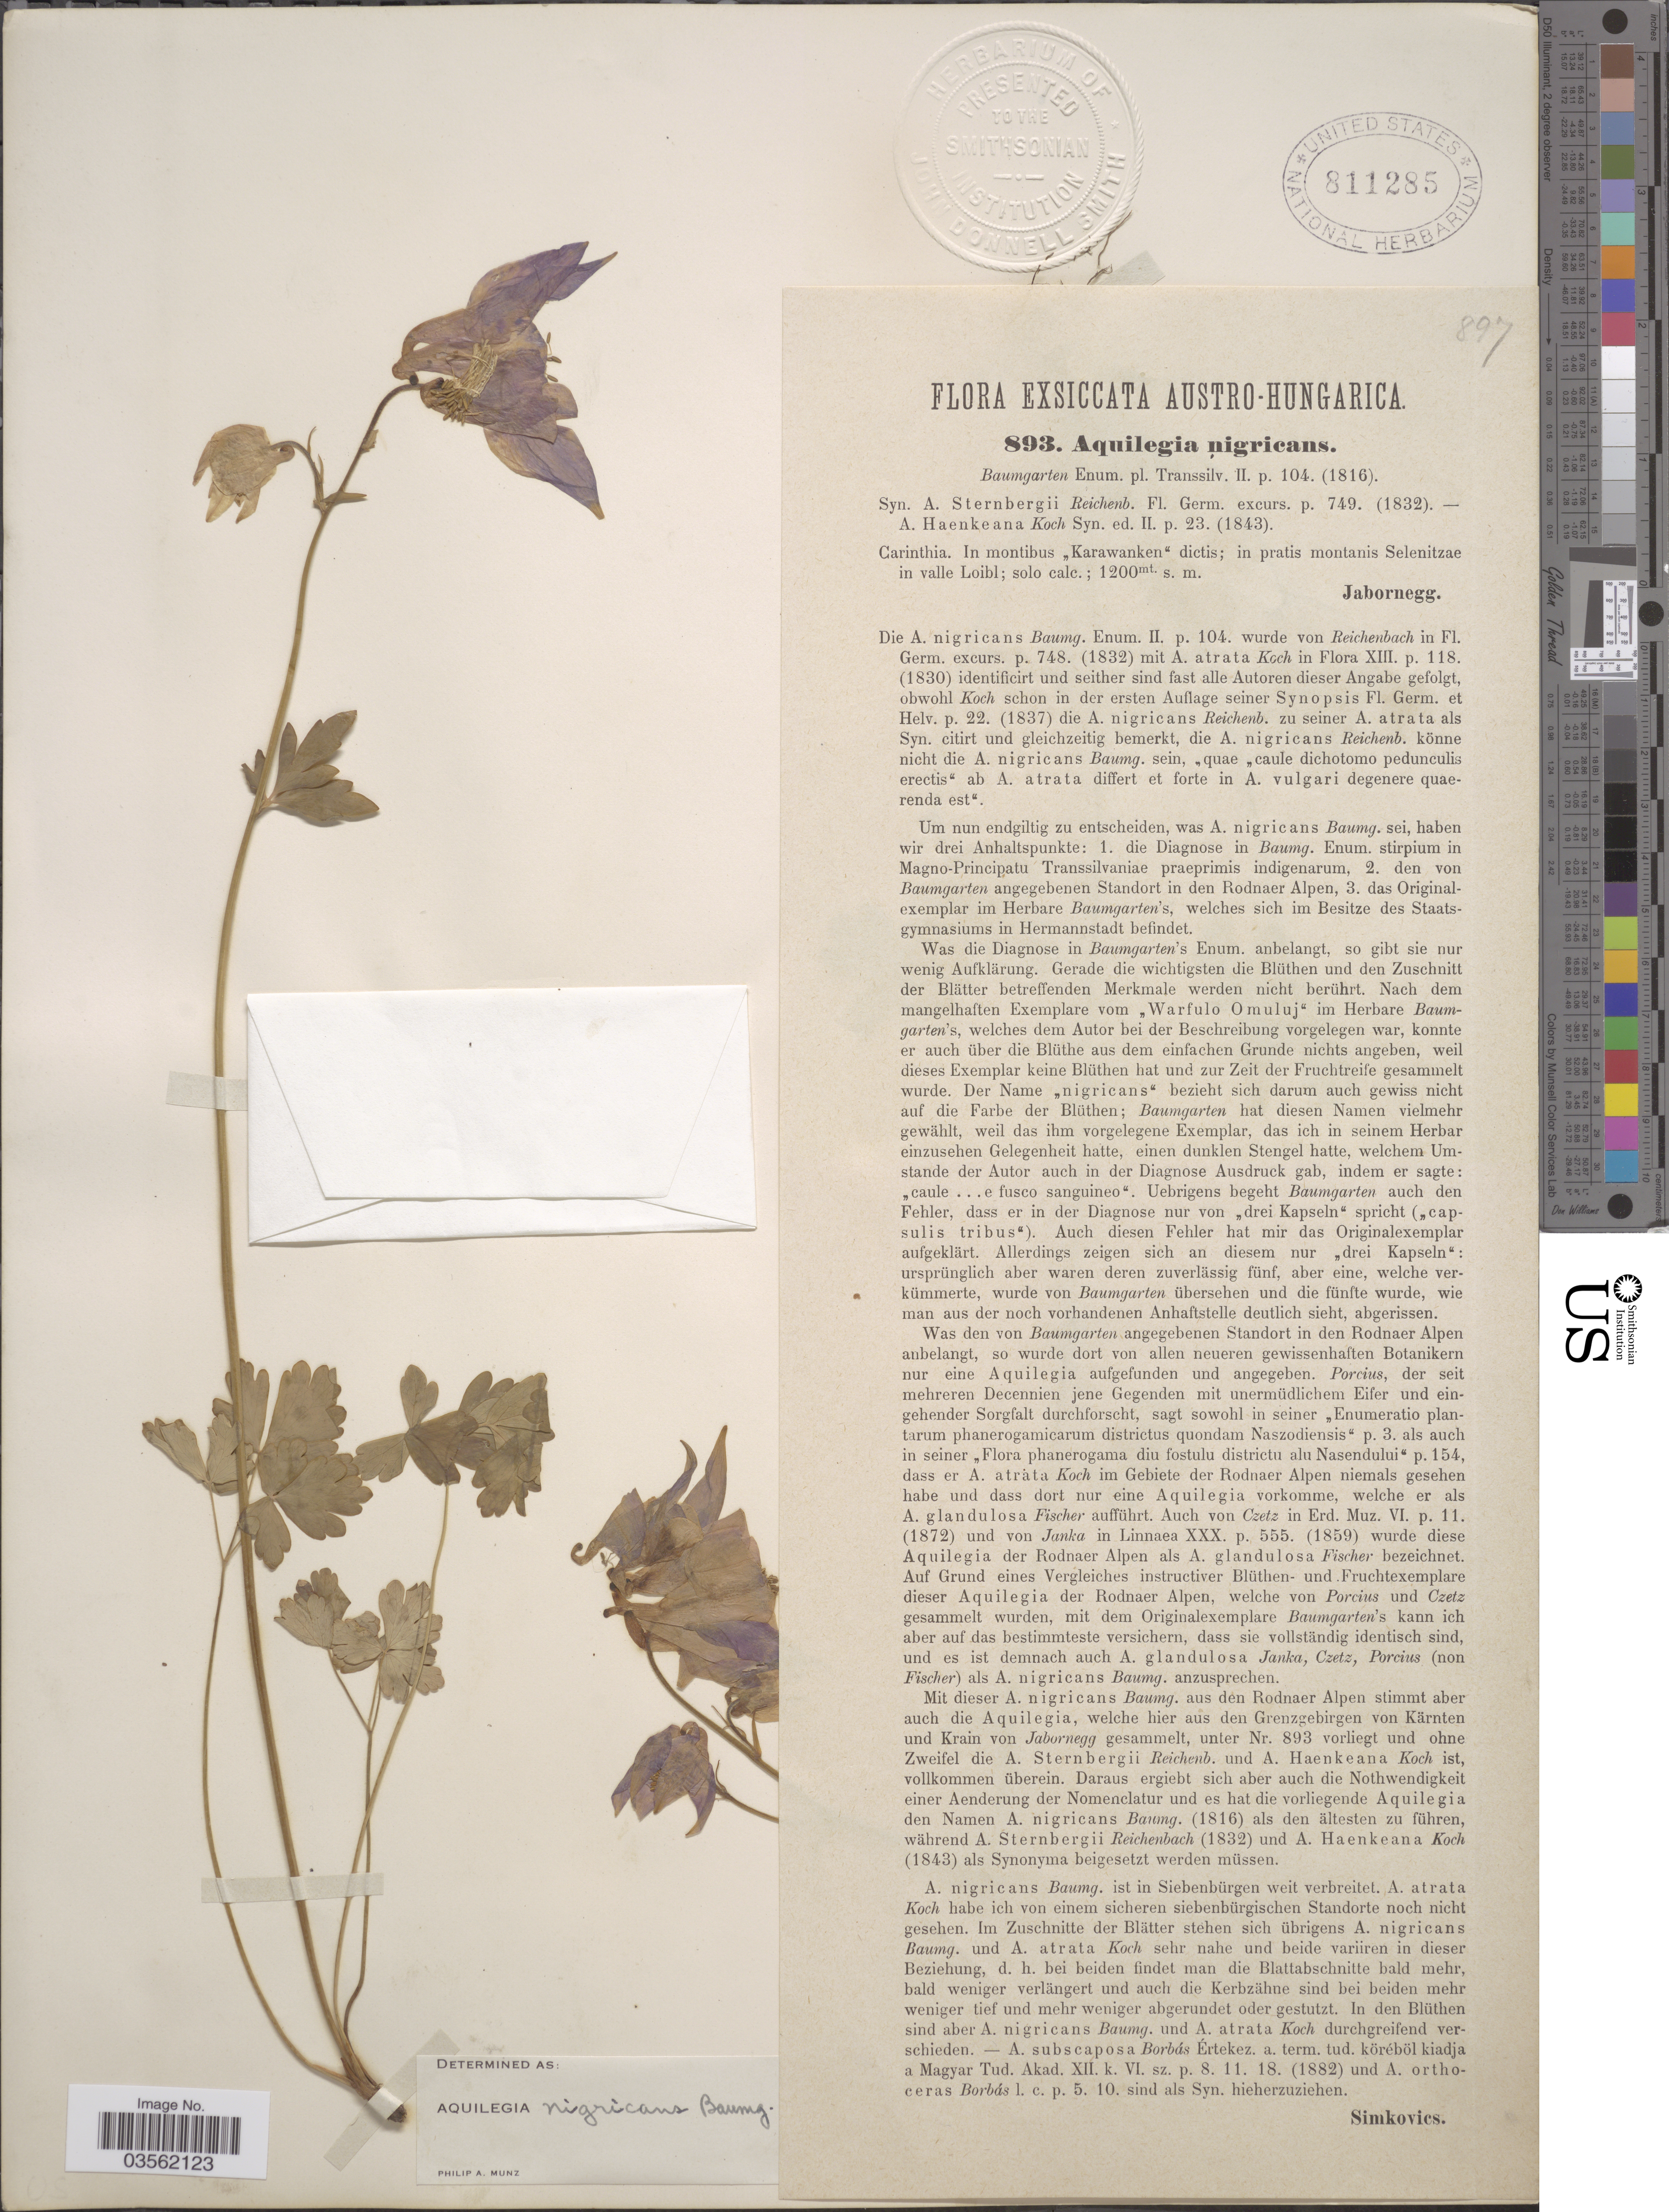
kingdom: Plantae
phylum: Tracheophyta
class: Magnoliopsida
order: Ranunculales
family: Ranunculaceae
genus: Aquilegia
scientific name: Aquilegia nigricans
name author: Baumg.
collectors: Jabornegg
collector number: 893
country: Slovenia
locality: Austro-Hungarica. Carinthia. In montibus "Karawanken" dictis; in pratis montanis Selenitzae in valle Loibl; .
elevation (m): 1200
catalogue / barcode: US 811285